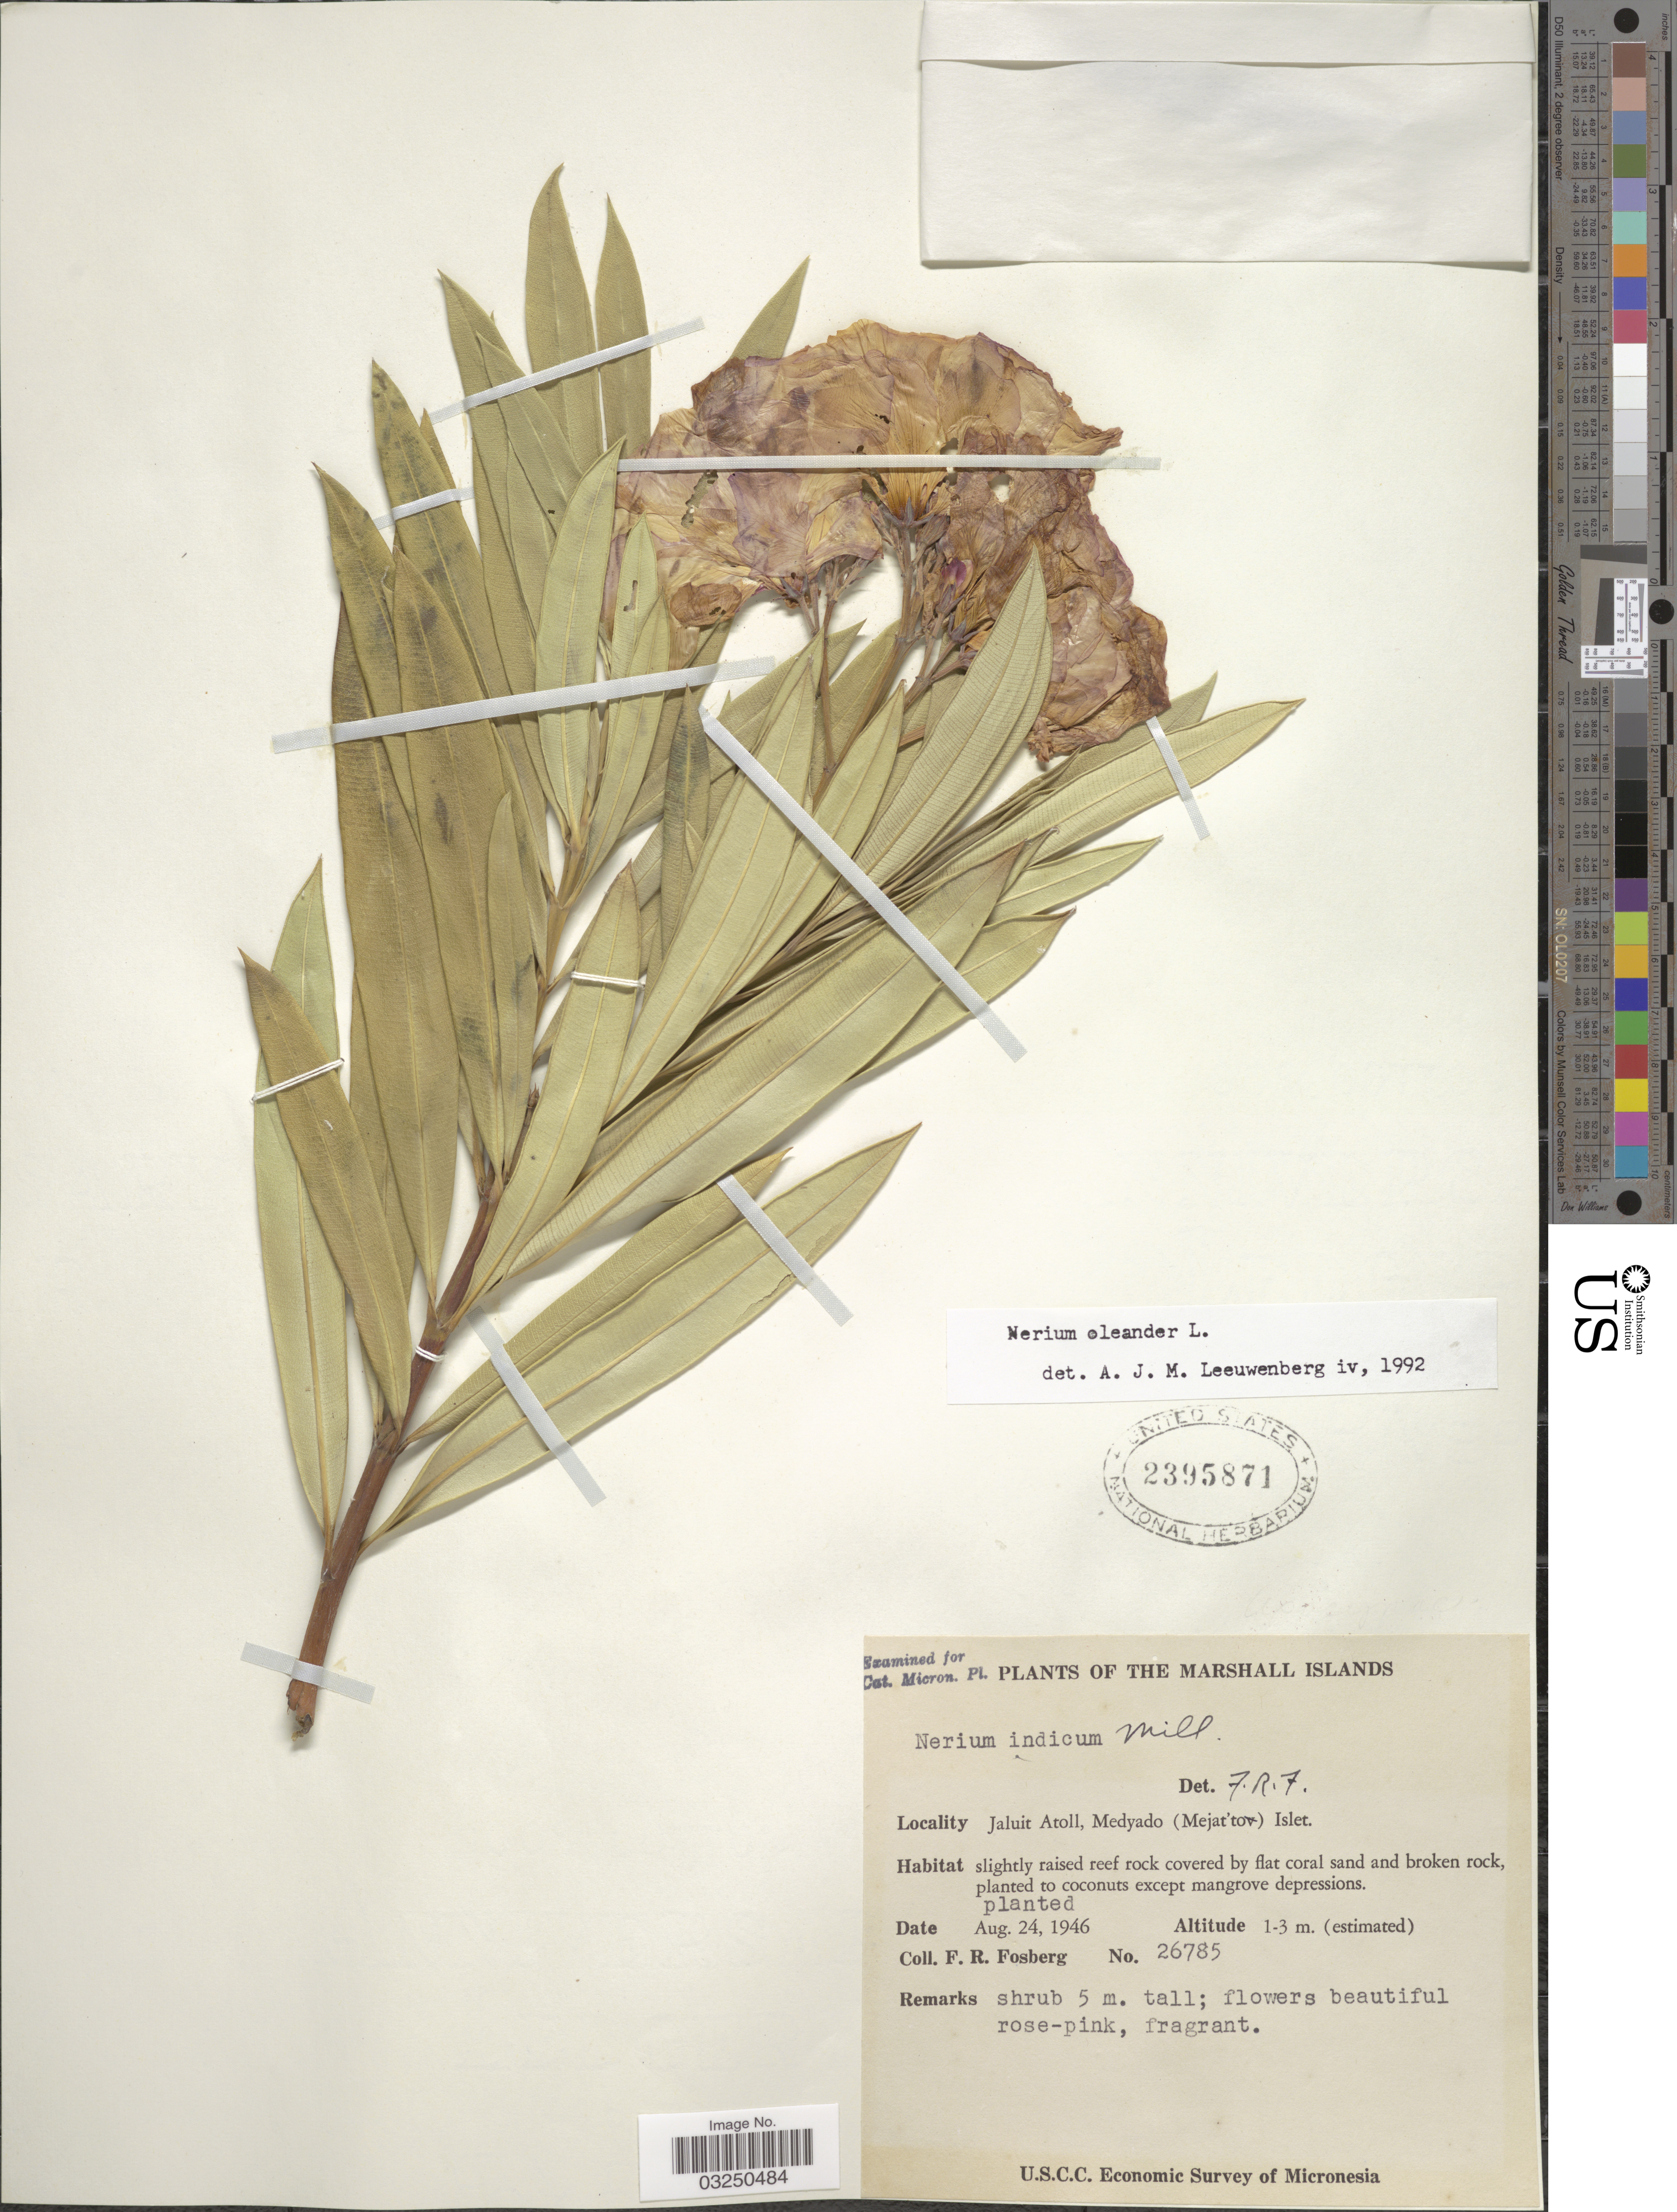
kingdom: Plantae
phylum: Tracheophyta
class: Magnoliopsida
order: Gentianales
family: Apocynaceae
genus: Nerium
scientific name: Nerium oleander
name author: L.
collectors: F. R. Fosberg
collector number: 26785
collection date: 1946-08-24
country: Marshall Islands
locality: Jaluit Atoll, Medyado (Mejat'to) Islet.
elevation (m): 1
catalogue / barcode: US 2395871